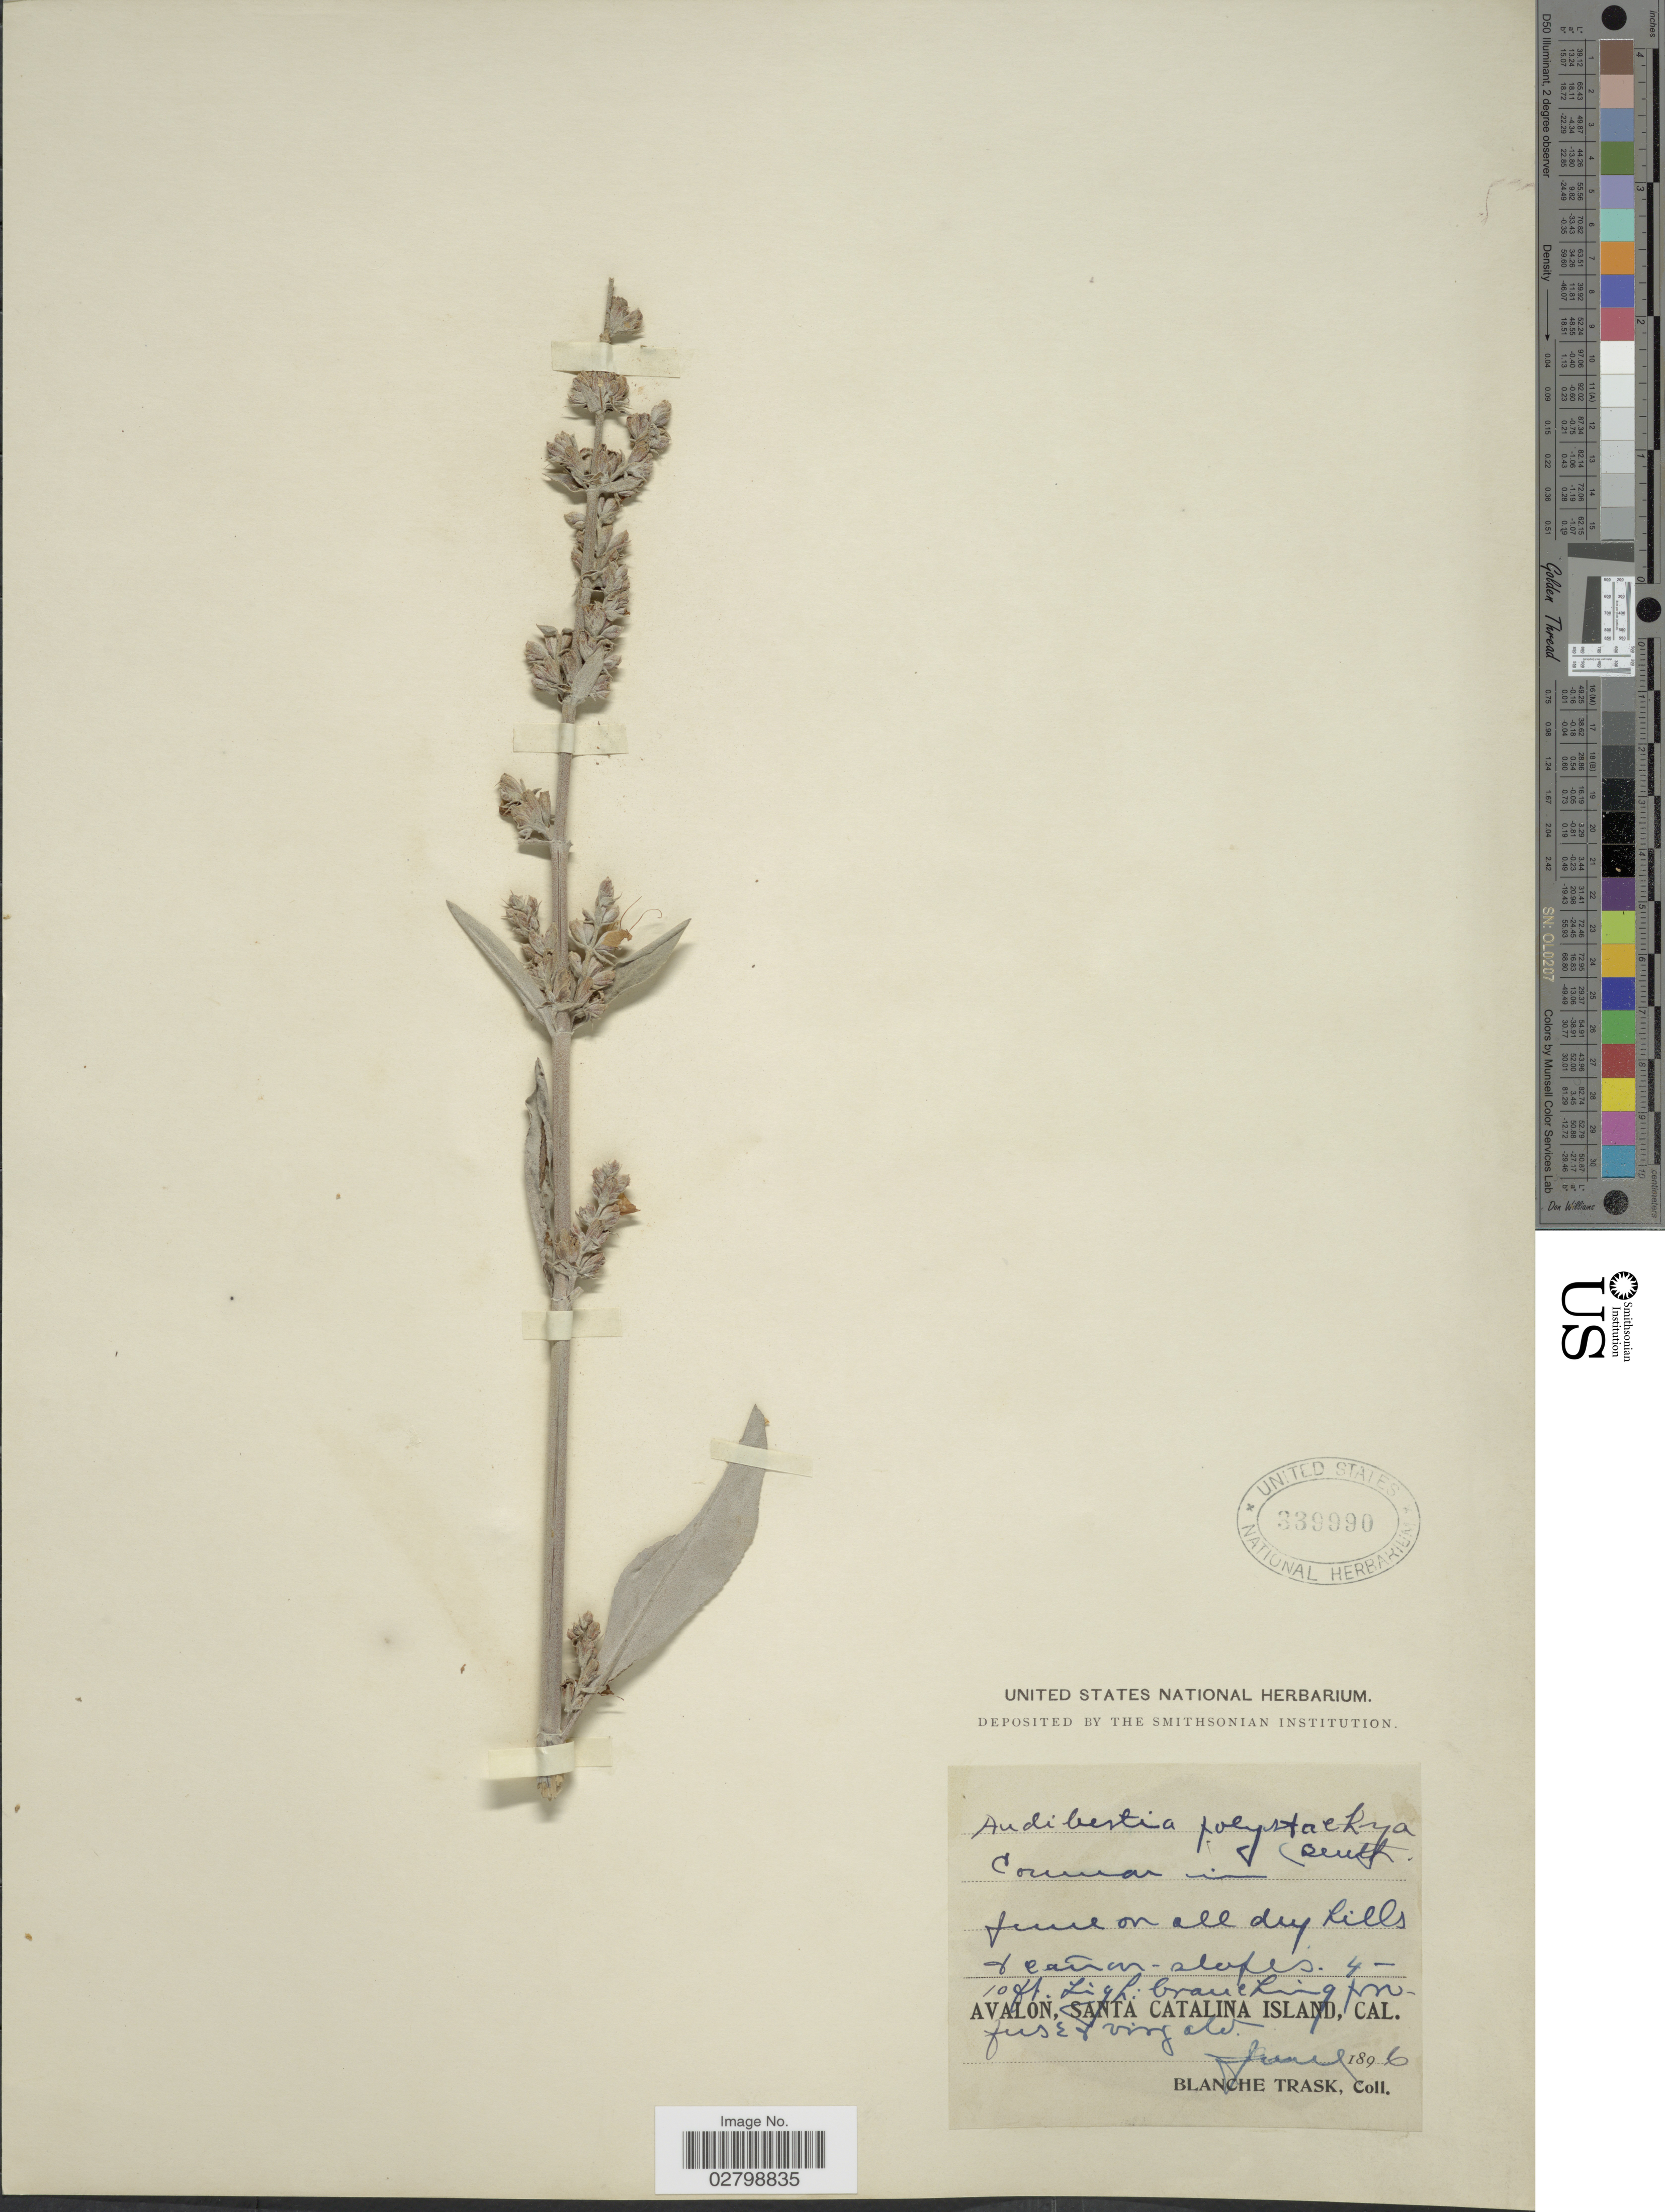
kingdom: Plantae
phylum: Tracheophyta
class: Magnoliopsida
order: Lamiales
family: Lamiaceae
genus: Salvia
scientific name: Salvia apiana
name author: Jeps.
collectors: B. Trask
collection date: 1896-06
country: United States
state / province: California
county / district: Los Angeles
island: Santa Catalina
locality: Avalon, Santa Catalina Island.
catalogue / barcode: US 339990